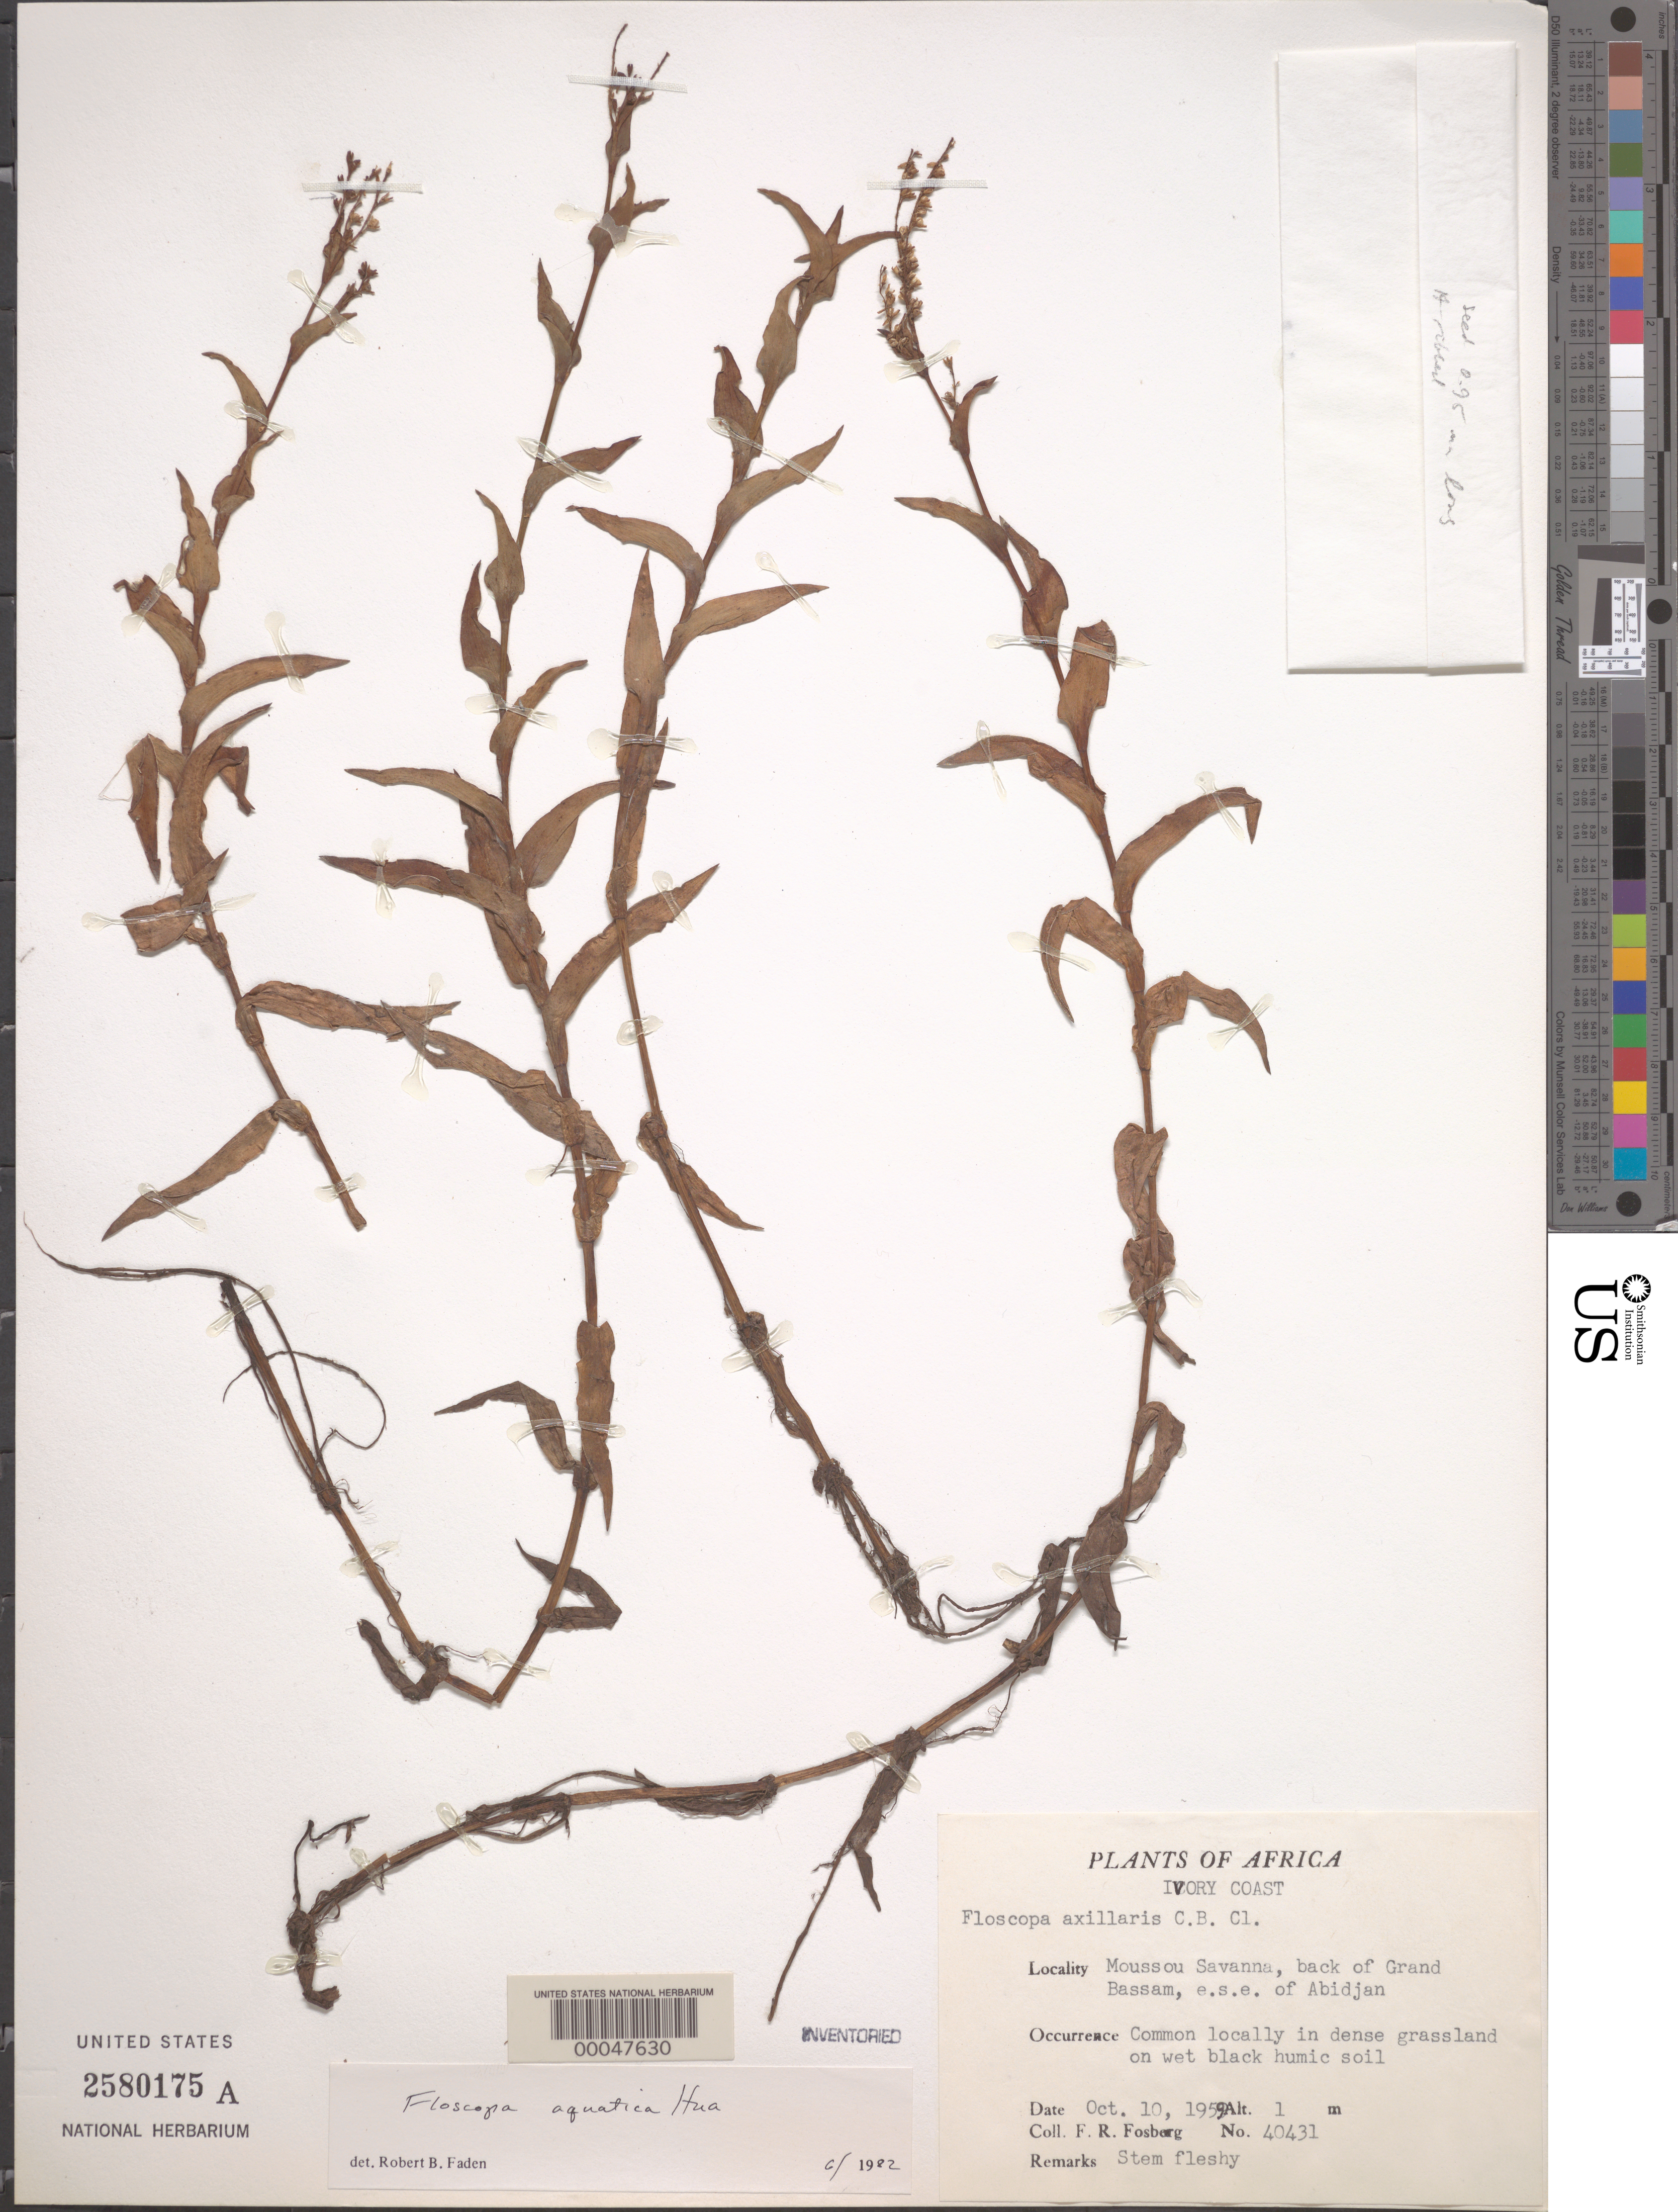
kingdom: Plantae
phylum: Tracheophyta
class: Liliopsida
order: Commelinales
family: Commelinaceae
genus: Floscopa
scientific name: Floscopa aquatica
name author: Hua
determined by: Faden, Robert B., (US), Smithsonian Institution - National Museum of Natural History (UNITED STATES)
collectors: F. R. Fosberg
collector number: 40431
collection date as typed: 10 Oct 1959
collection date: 1959-10-10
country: Ivory Coast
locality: Moussou savanna, bank of Grand Bassam, ESE of abidijan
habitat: Wet black humic soil, dense grassland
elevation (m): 1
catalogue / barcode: US 2580175A